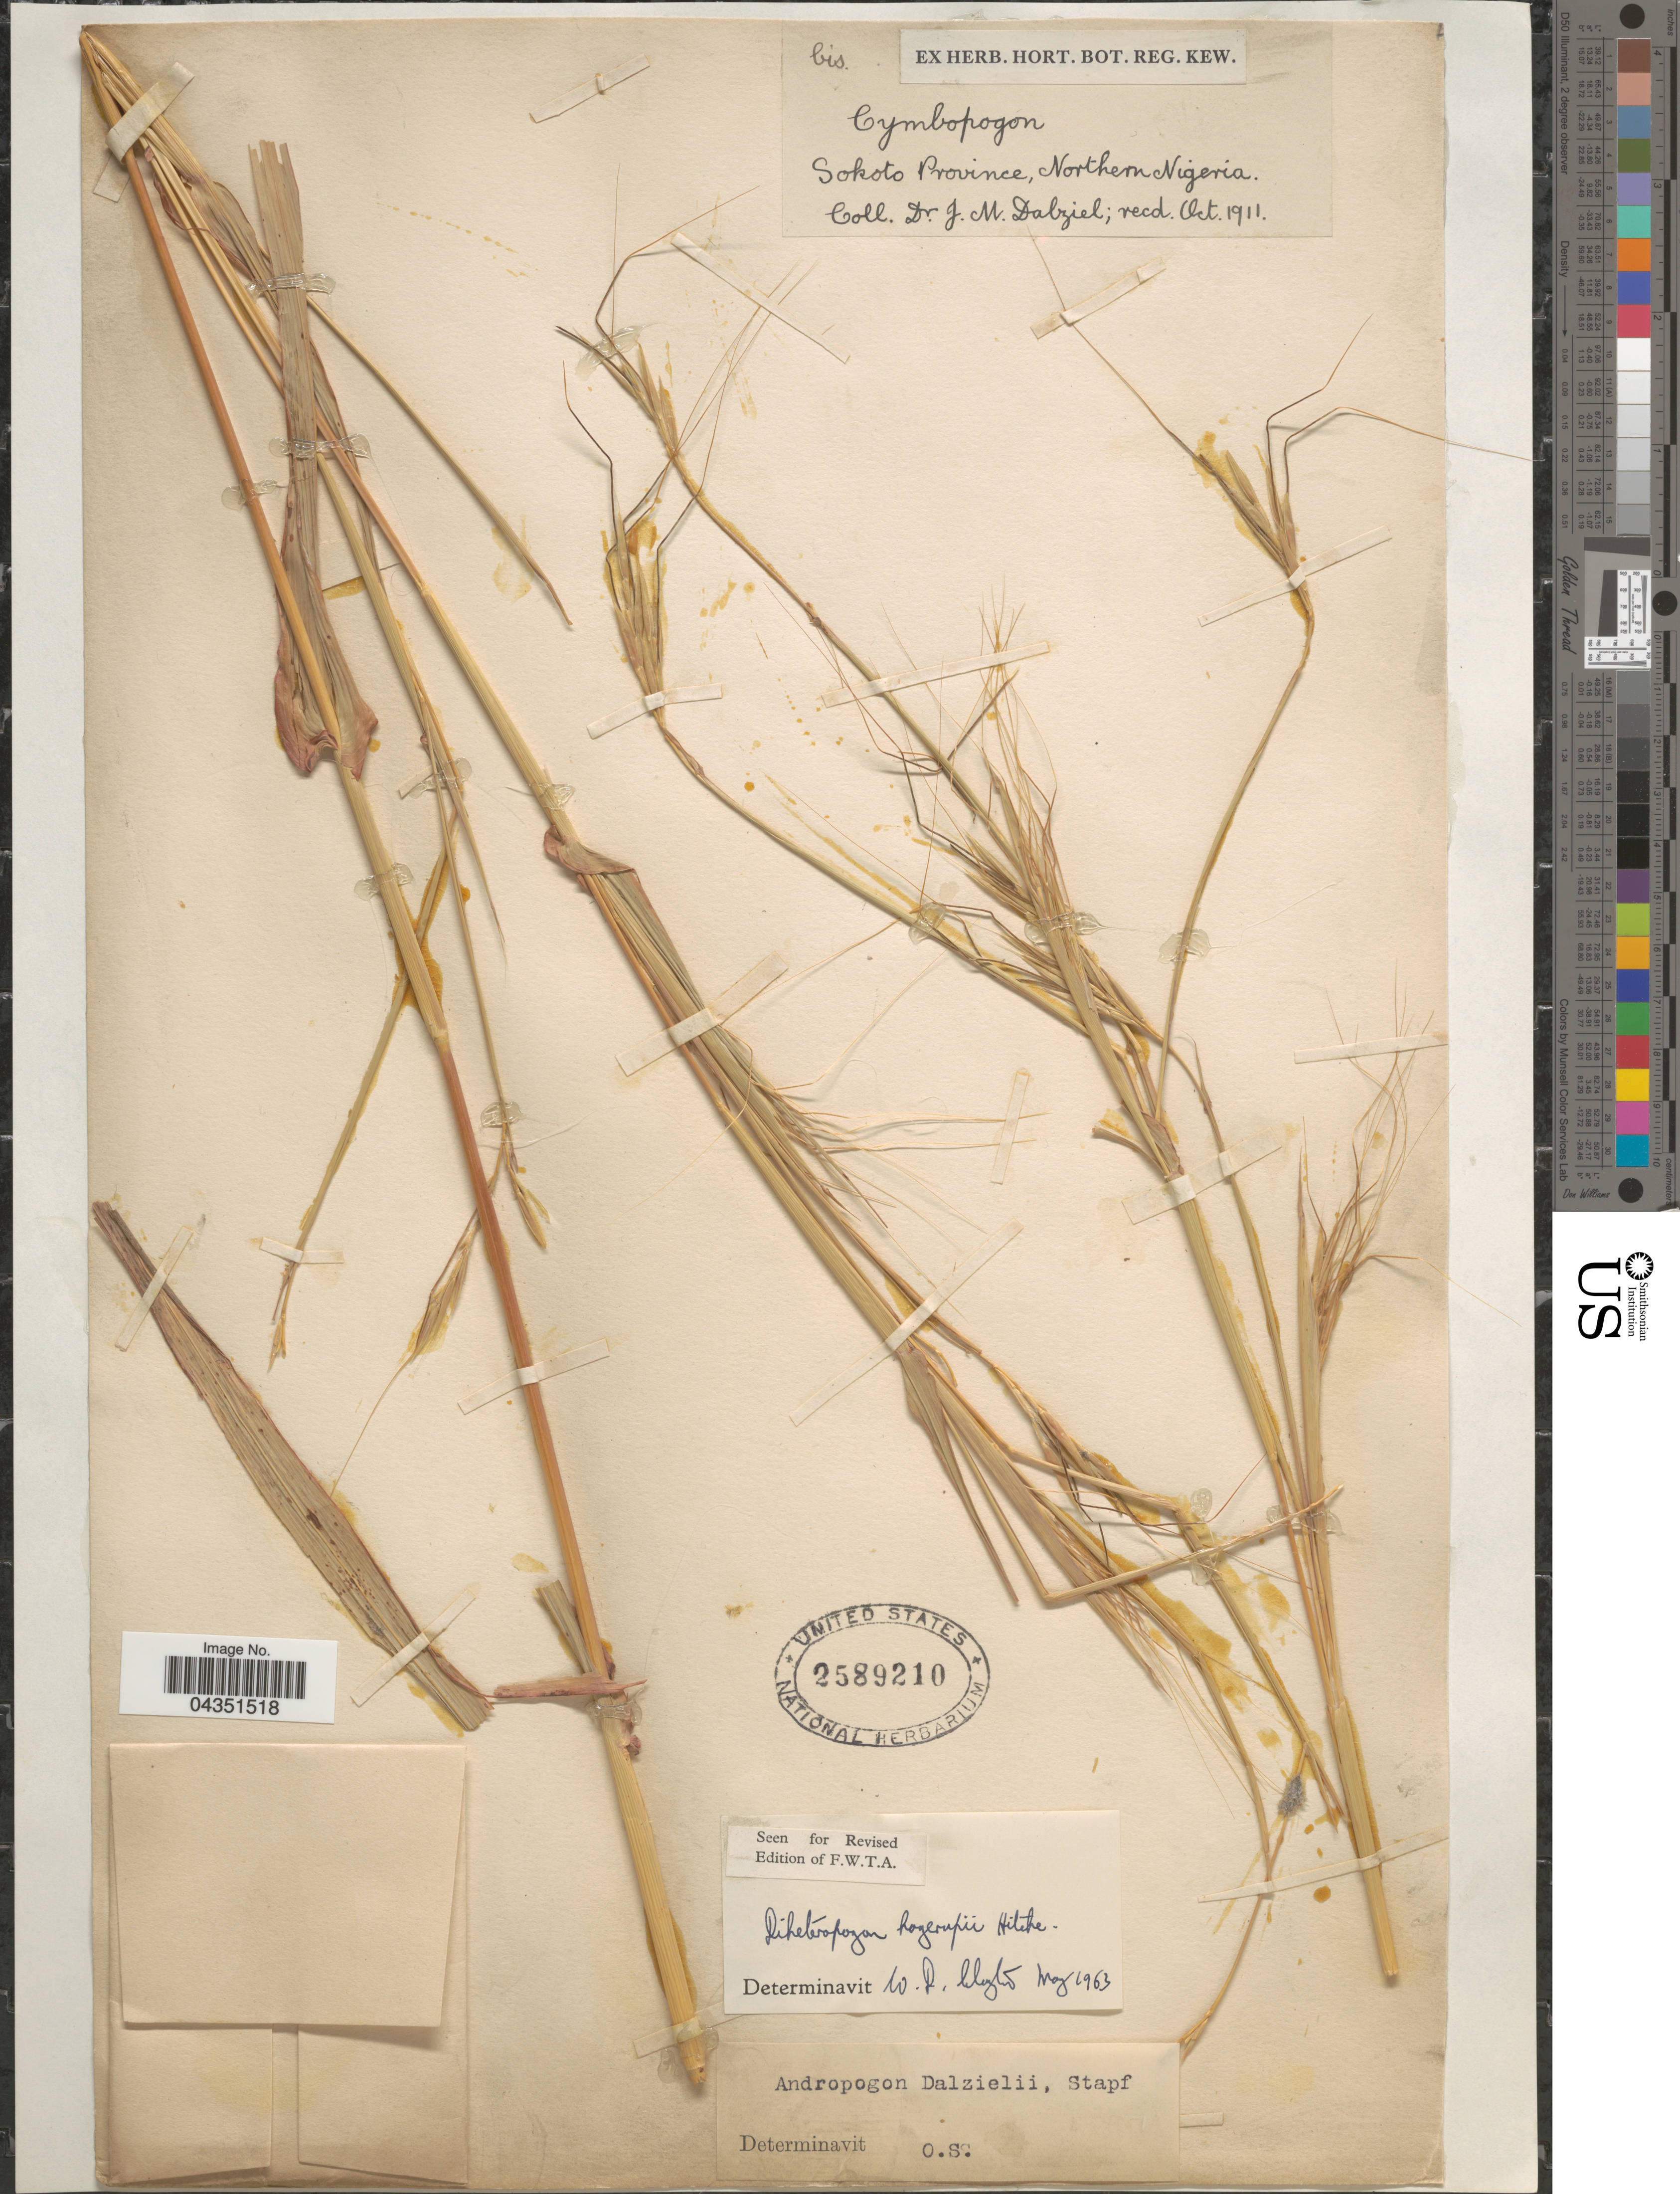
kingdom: Plantae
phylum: Tracheophyta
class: Liliopsida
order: Poales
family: Poaceae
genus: Diheteropogon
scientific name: Diheteropogon hagerupii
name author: Hitchc.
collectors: J. Dalziel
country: Nigeria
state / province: Sokoto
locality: Northern Nigeria.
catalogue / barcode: US 2589210